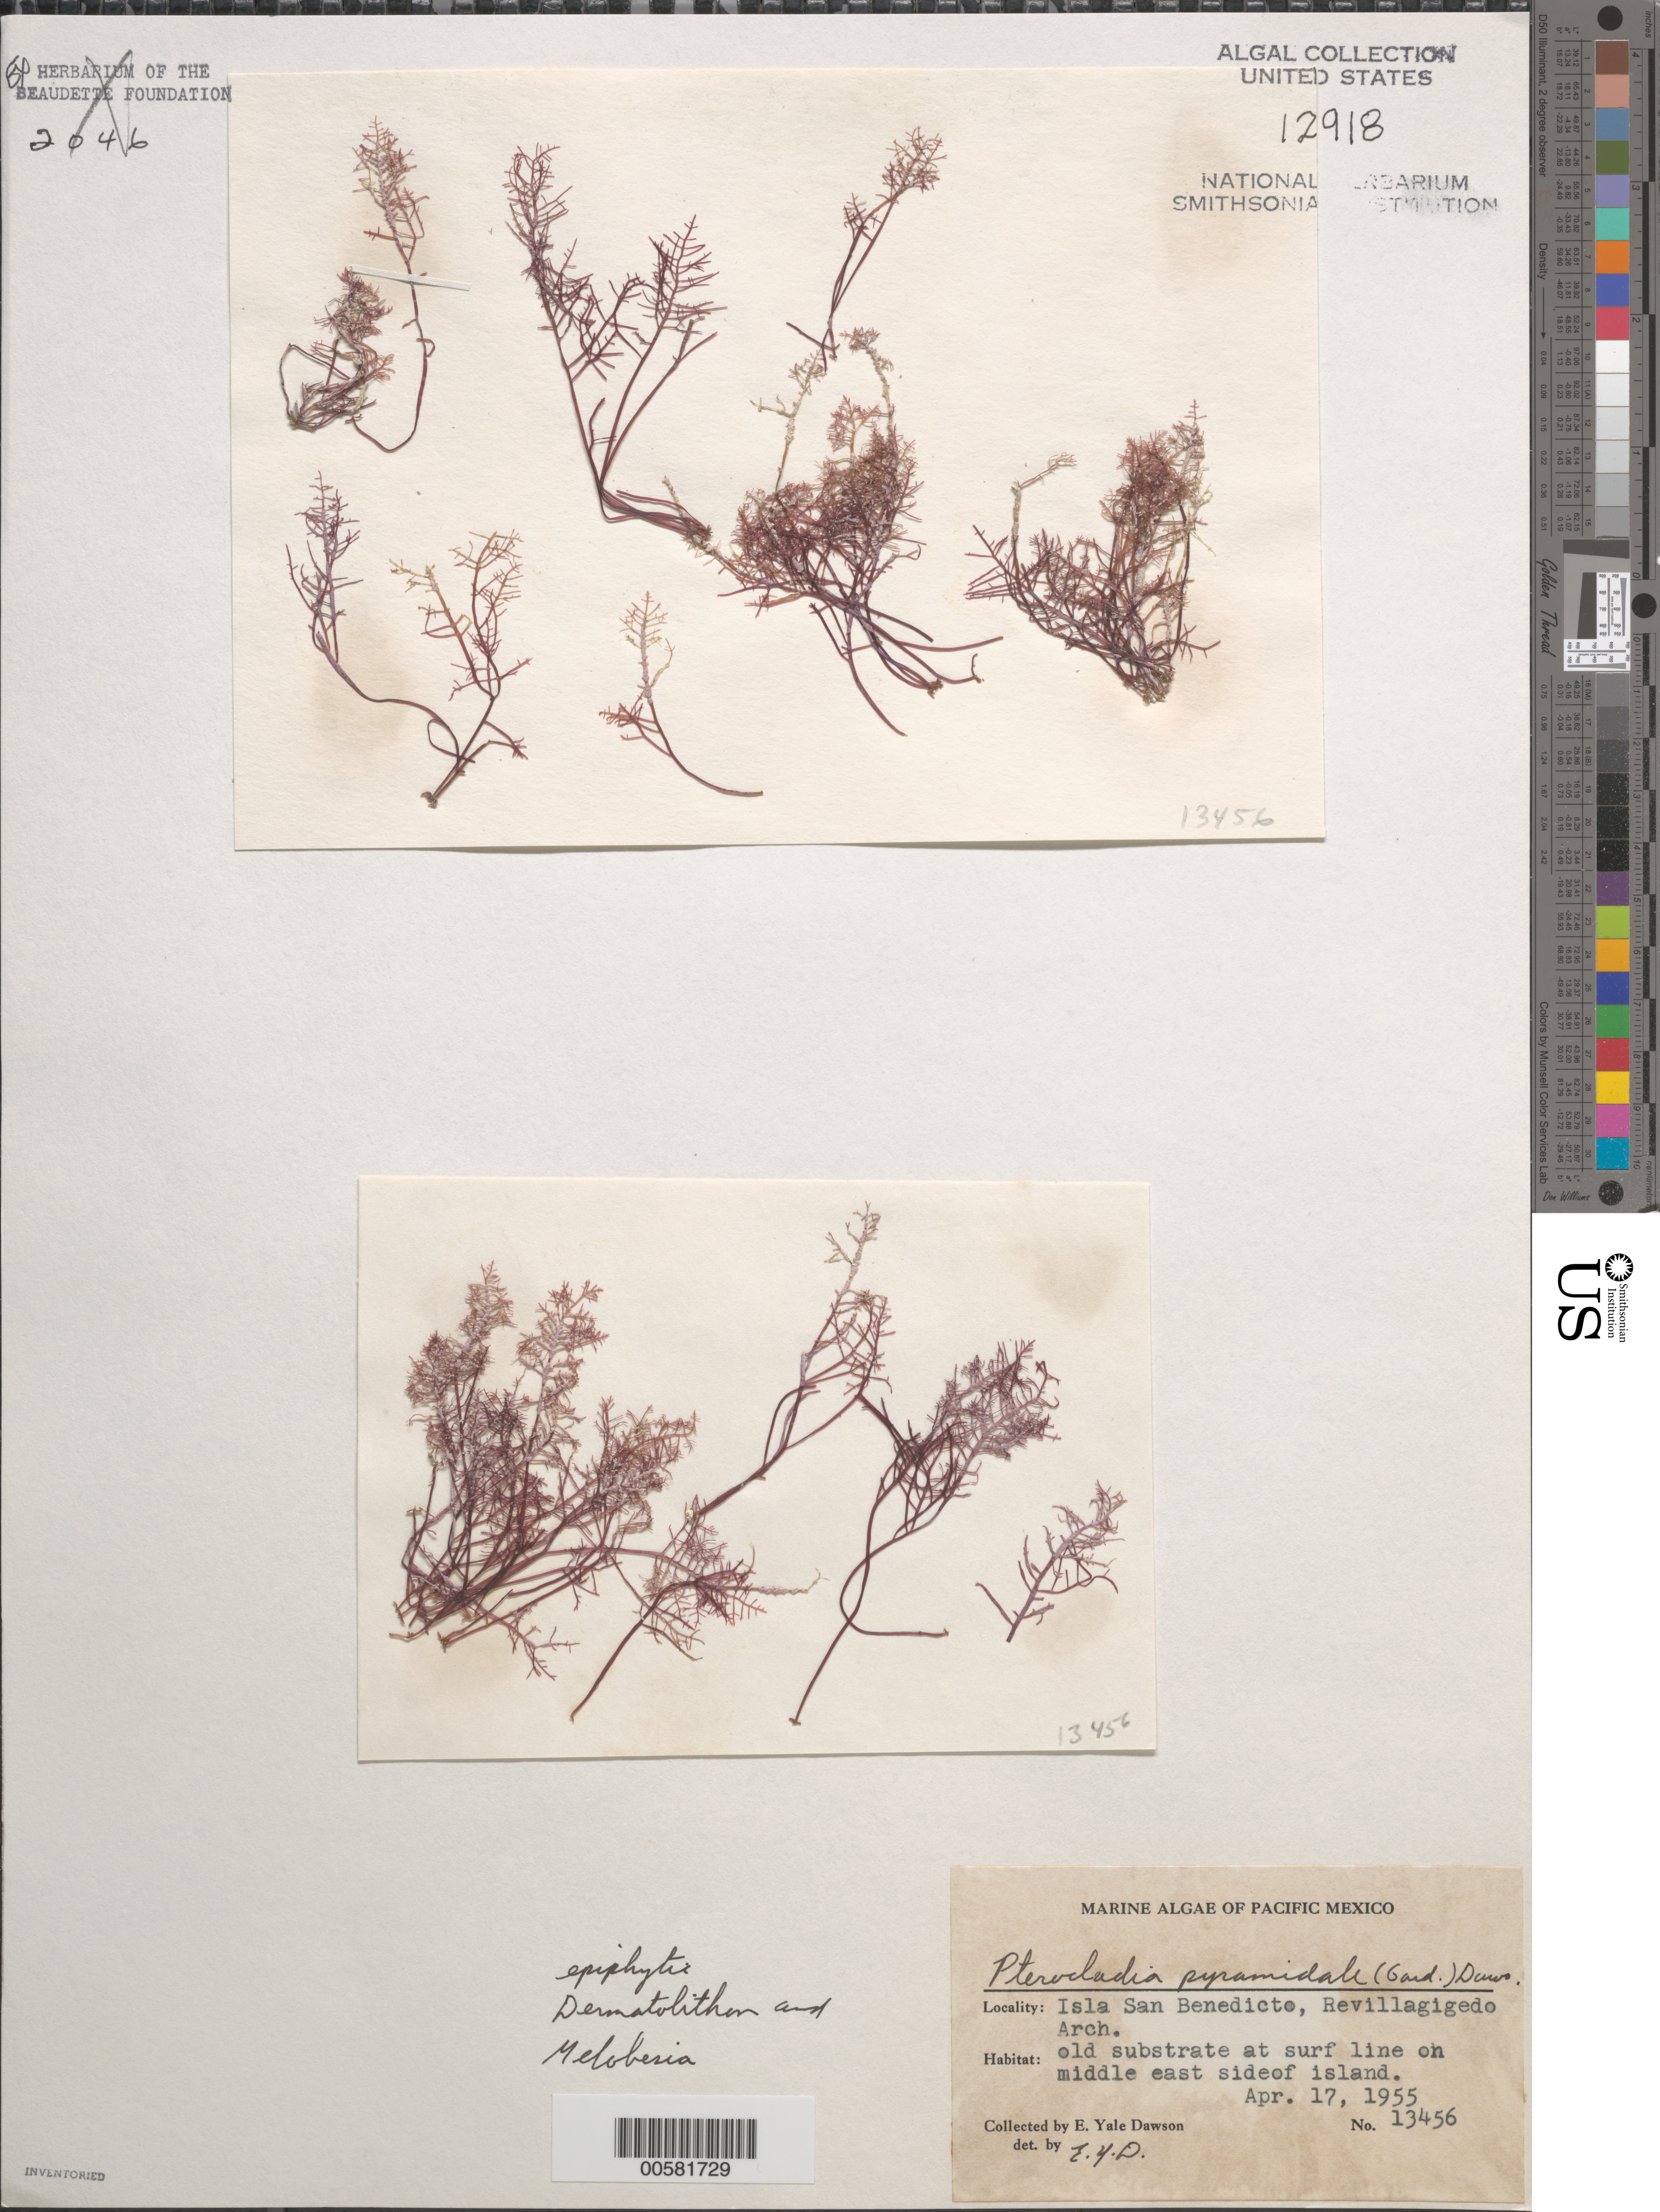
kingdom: Plantae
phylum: Rhodophyta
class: Florideophyceae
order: Gelidiales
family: Pterocladiaceae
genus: Pterocladiella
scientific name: Pterocladiella capillacea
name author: (S.G. Gmel.) Santelices & Hommers.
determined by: Algae name updating Project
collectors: E. Y. Dawson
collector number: EYD 13456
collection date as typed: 17 Apr 1955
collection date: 1955-04-17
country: Mexico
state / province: Colima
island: Isla San Benedicto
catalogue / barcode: US 12918